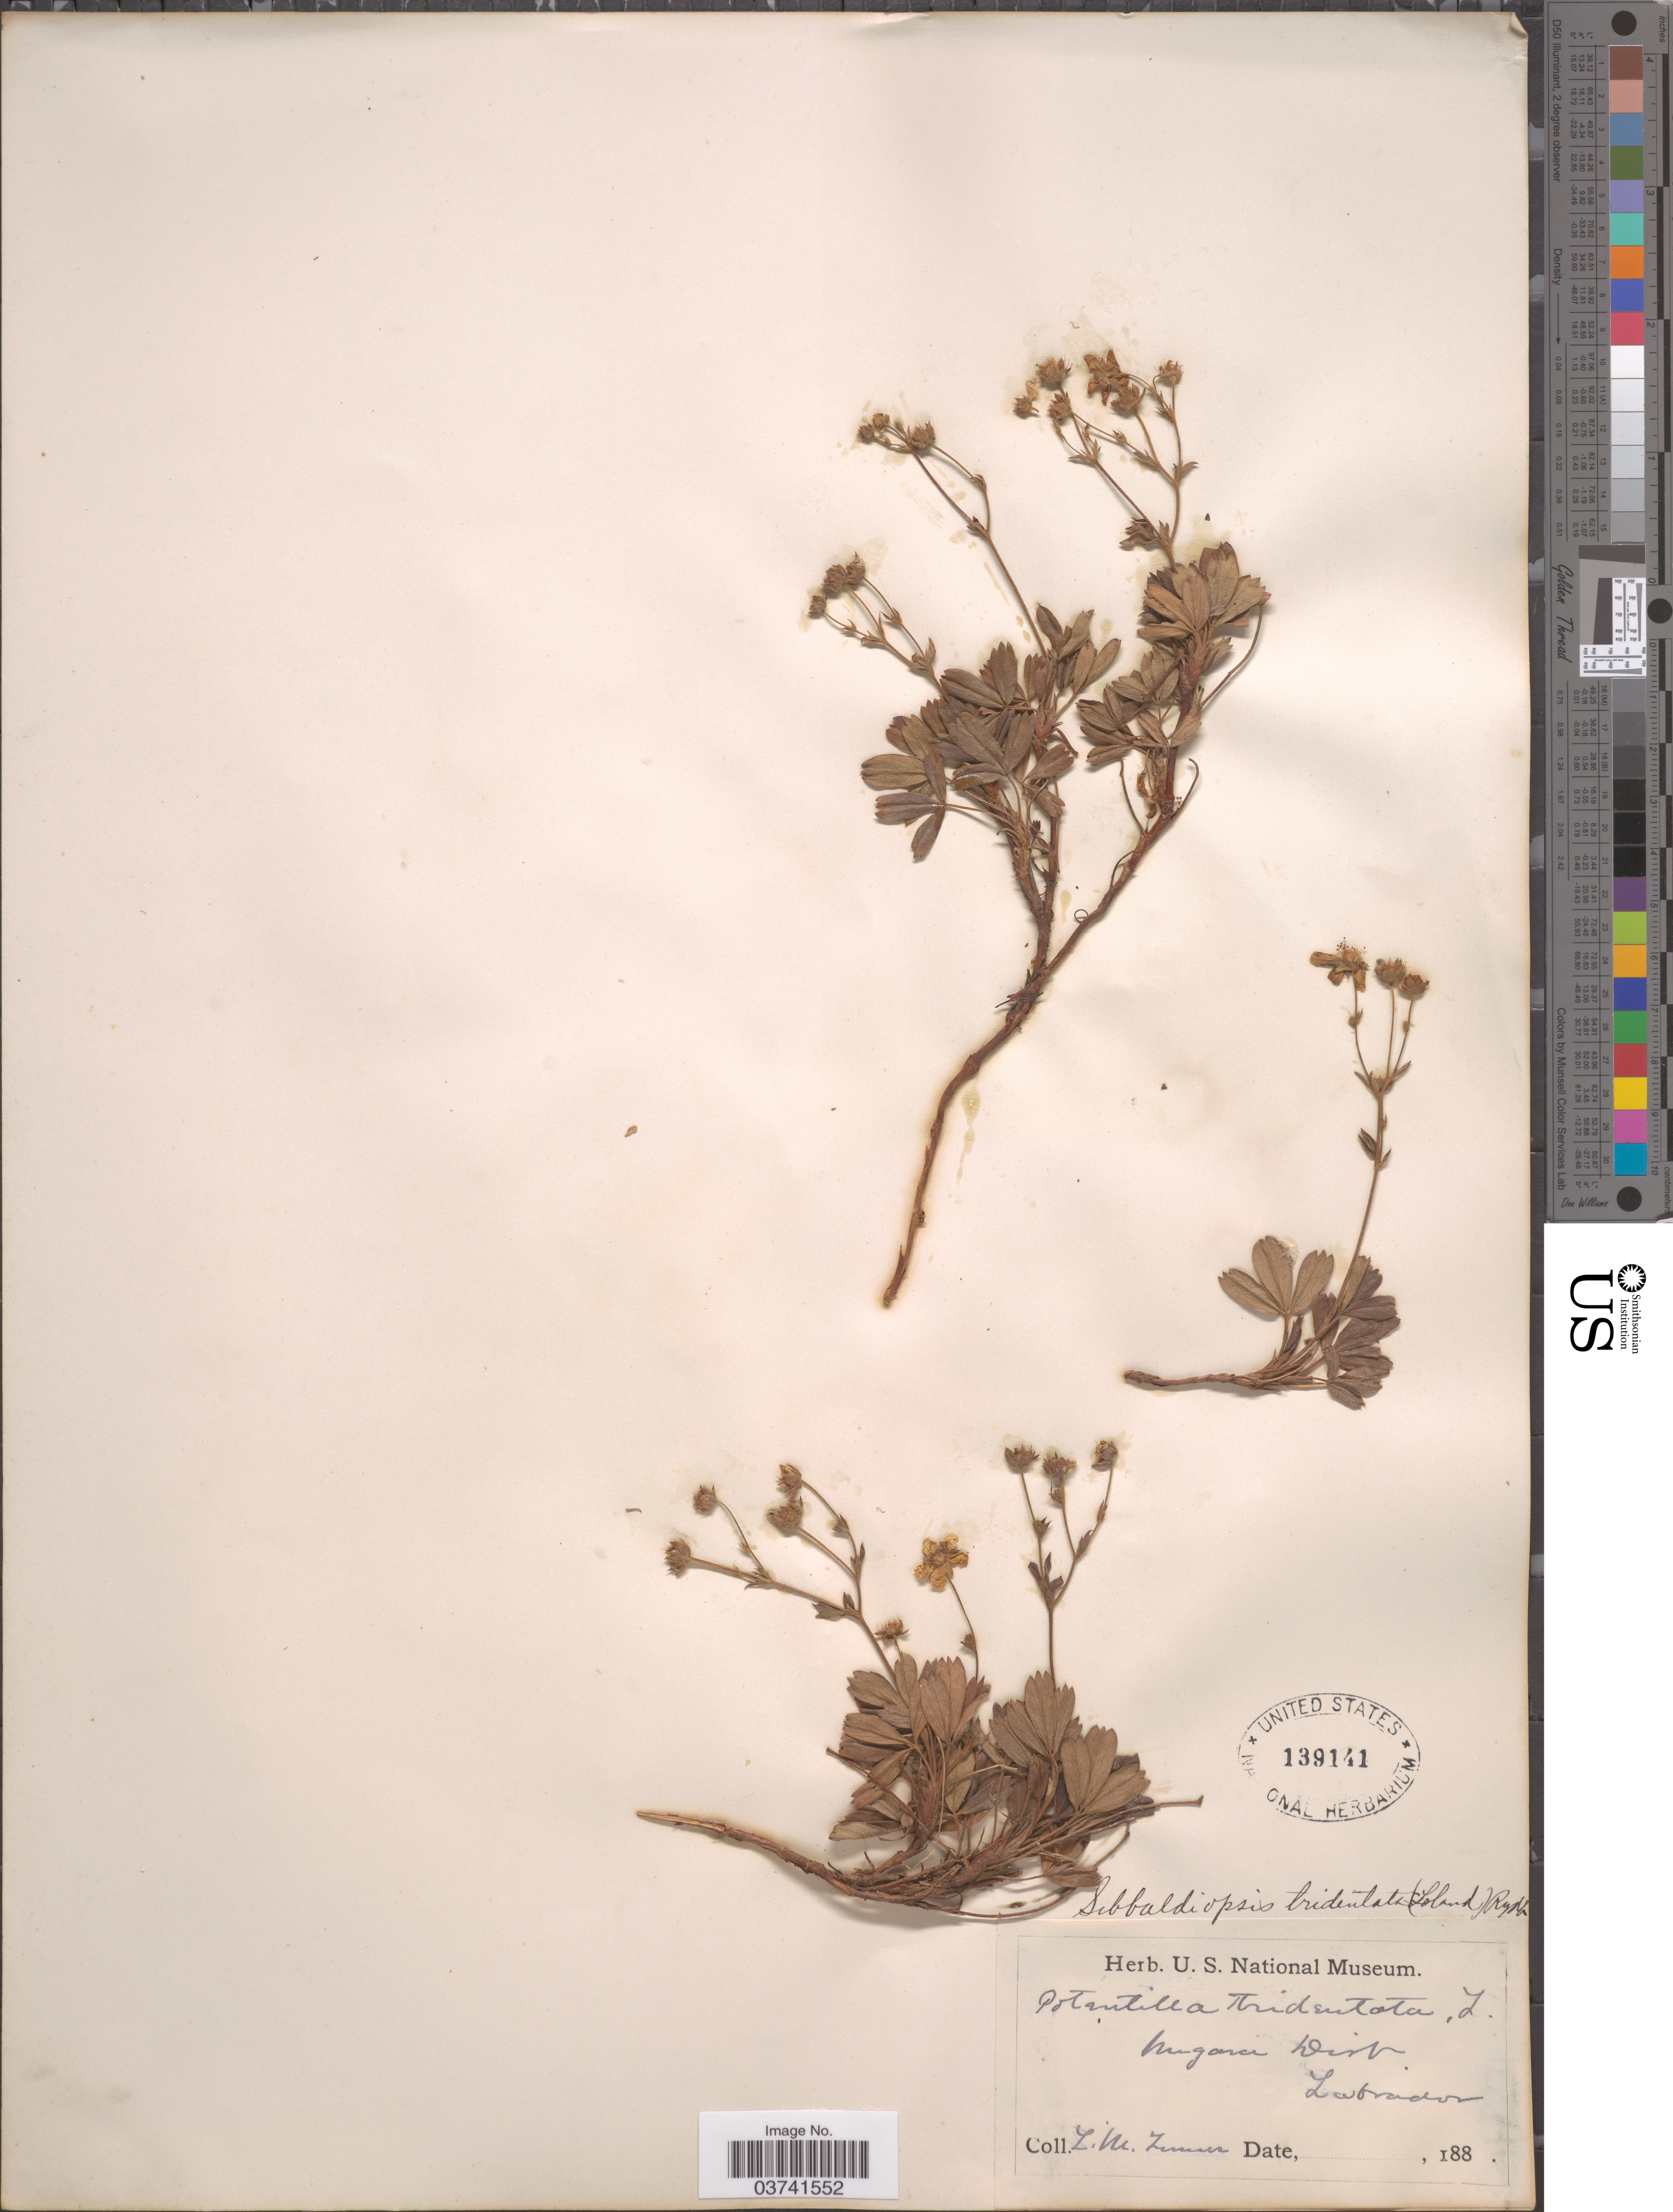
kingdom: Plantae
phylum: Tracheophyta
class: Magnoliopsida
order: Rosales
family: Rosaceae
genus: Potentilla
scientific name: Potentilla tridentata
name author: Aiton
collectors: L. M. Turner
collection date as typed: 188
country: Canada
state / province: Newfoundland and Labrador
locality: Ungava Dist. Labrador.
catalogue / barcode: US 139141